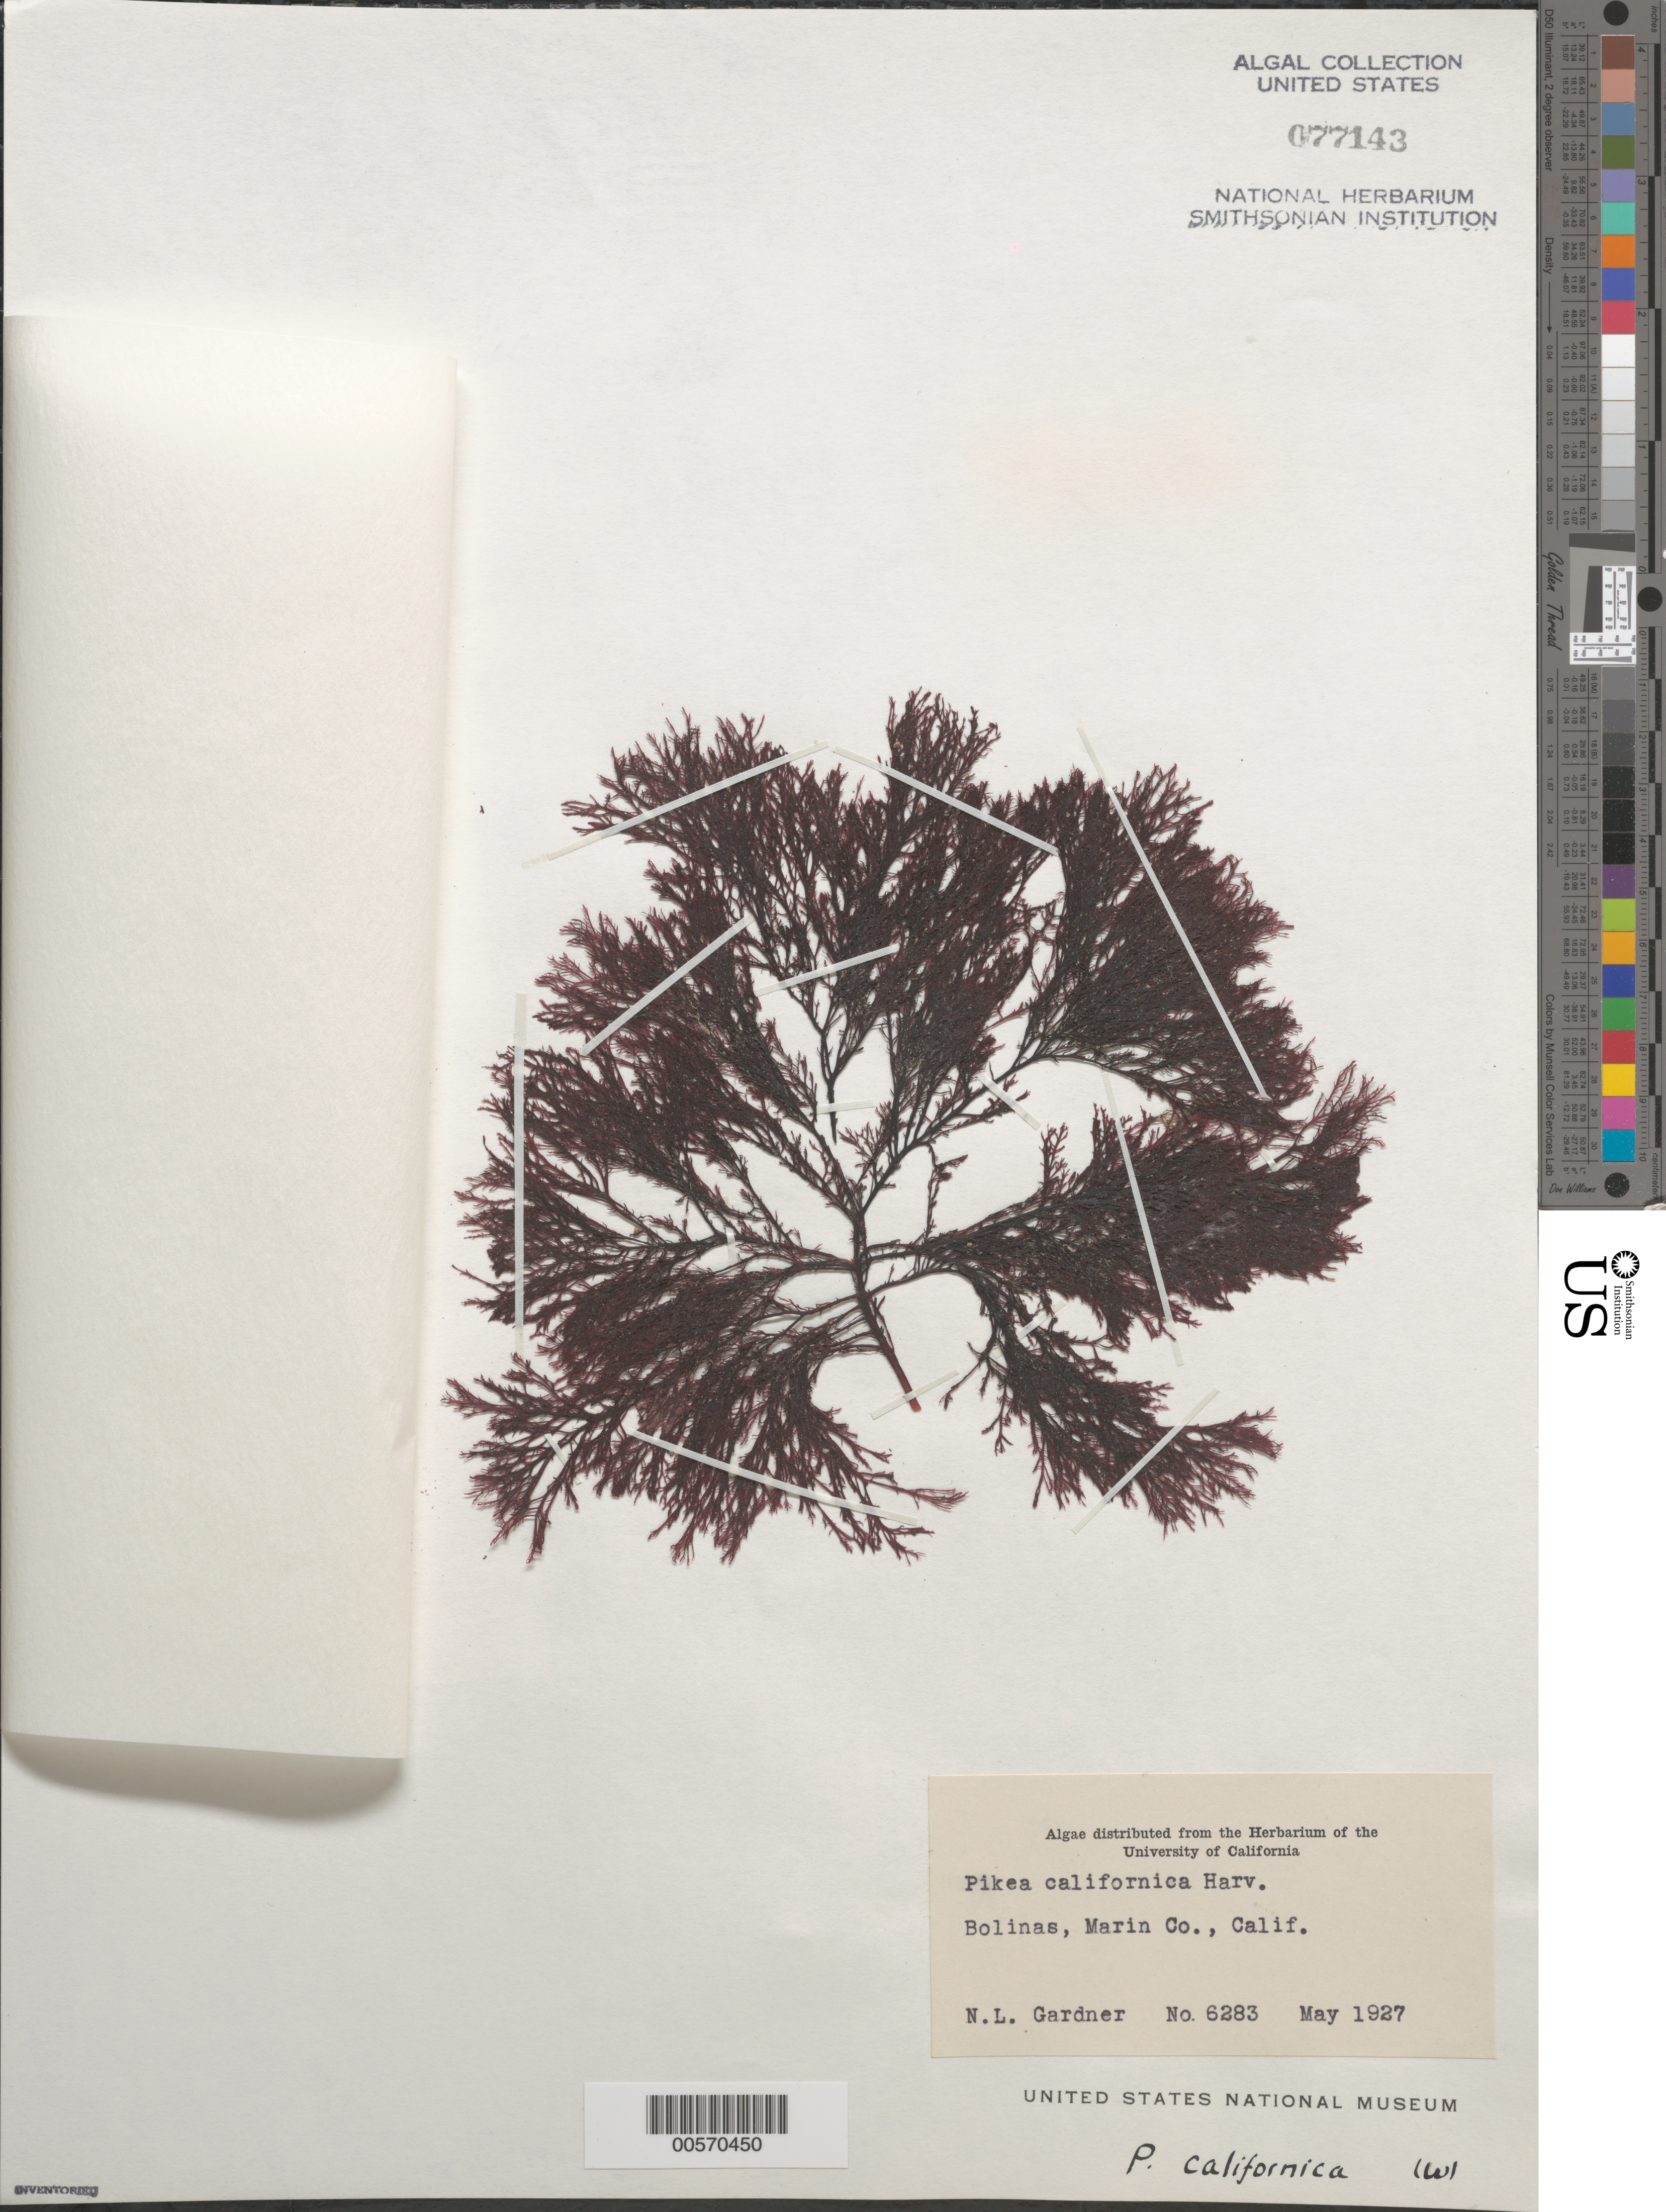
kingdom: Plantae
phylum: Rhodophyta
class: Florideophyceae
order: Gigartinales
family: Dumontiaceae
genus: Pikea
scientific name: Pikea californica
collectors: N. Gardner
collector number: NLG 6283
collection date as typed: May 1927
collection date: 1927-05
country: United States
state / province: California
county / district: Marin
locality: Bolinas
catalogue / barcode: US 77143